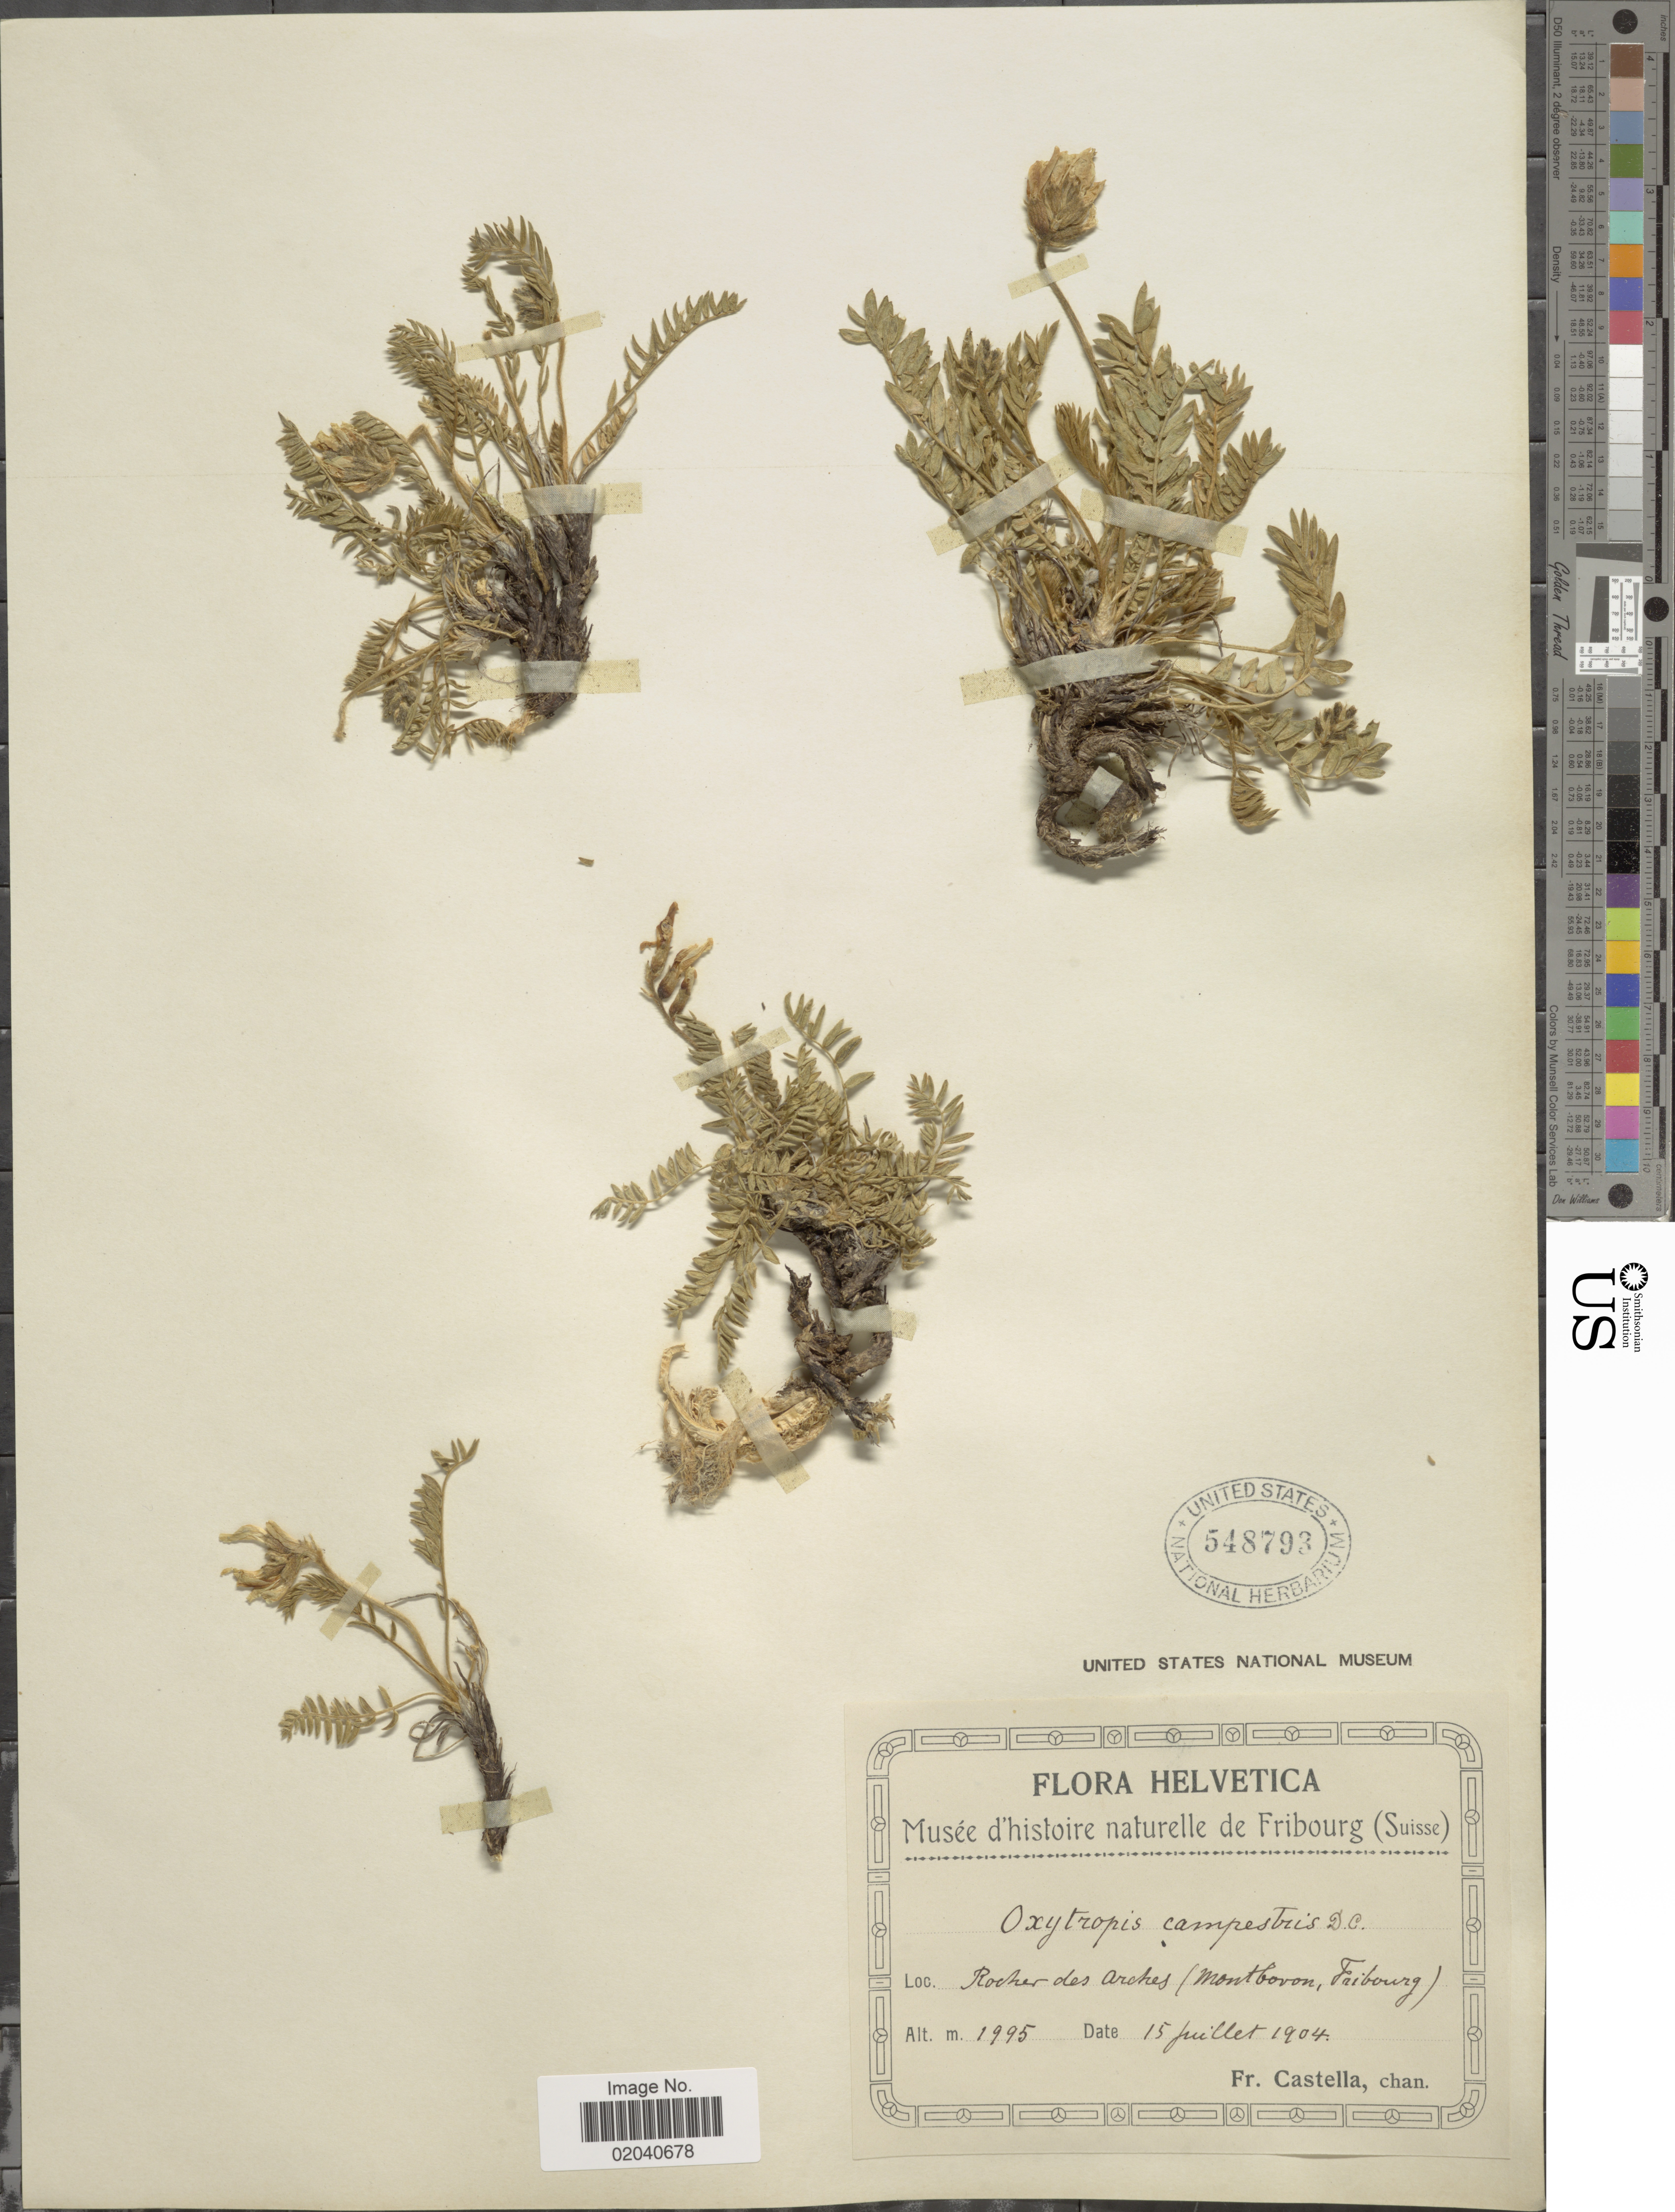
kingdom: Plantae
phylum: Tracheophyta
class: Magnoliopsida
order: Fabales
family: Fabaceae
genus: Oxytropis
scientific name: Oxytropis campestris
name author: (L.) DC.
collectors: Fr. Castella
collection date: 1904-07-15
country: Switzerland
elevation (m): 1995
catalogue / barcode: US 548793